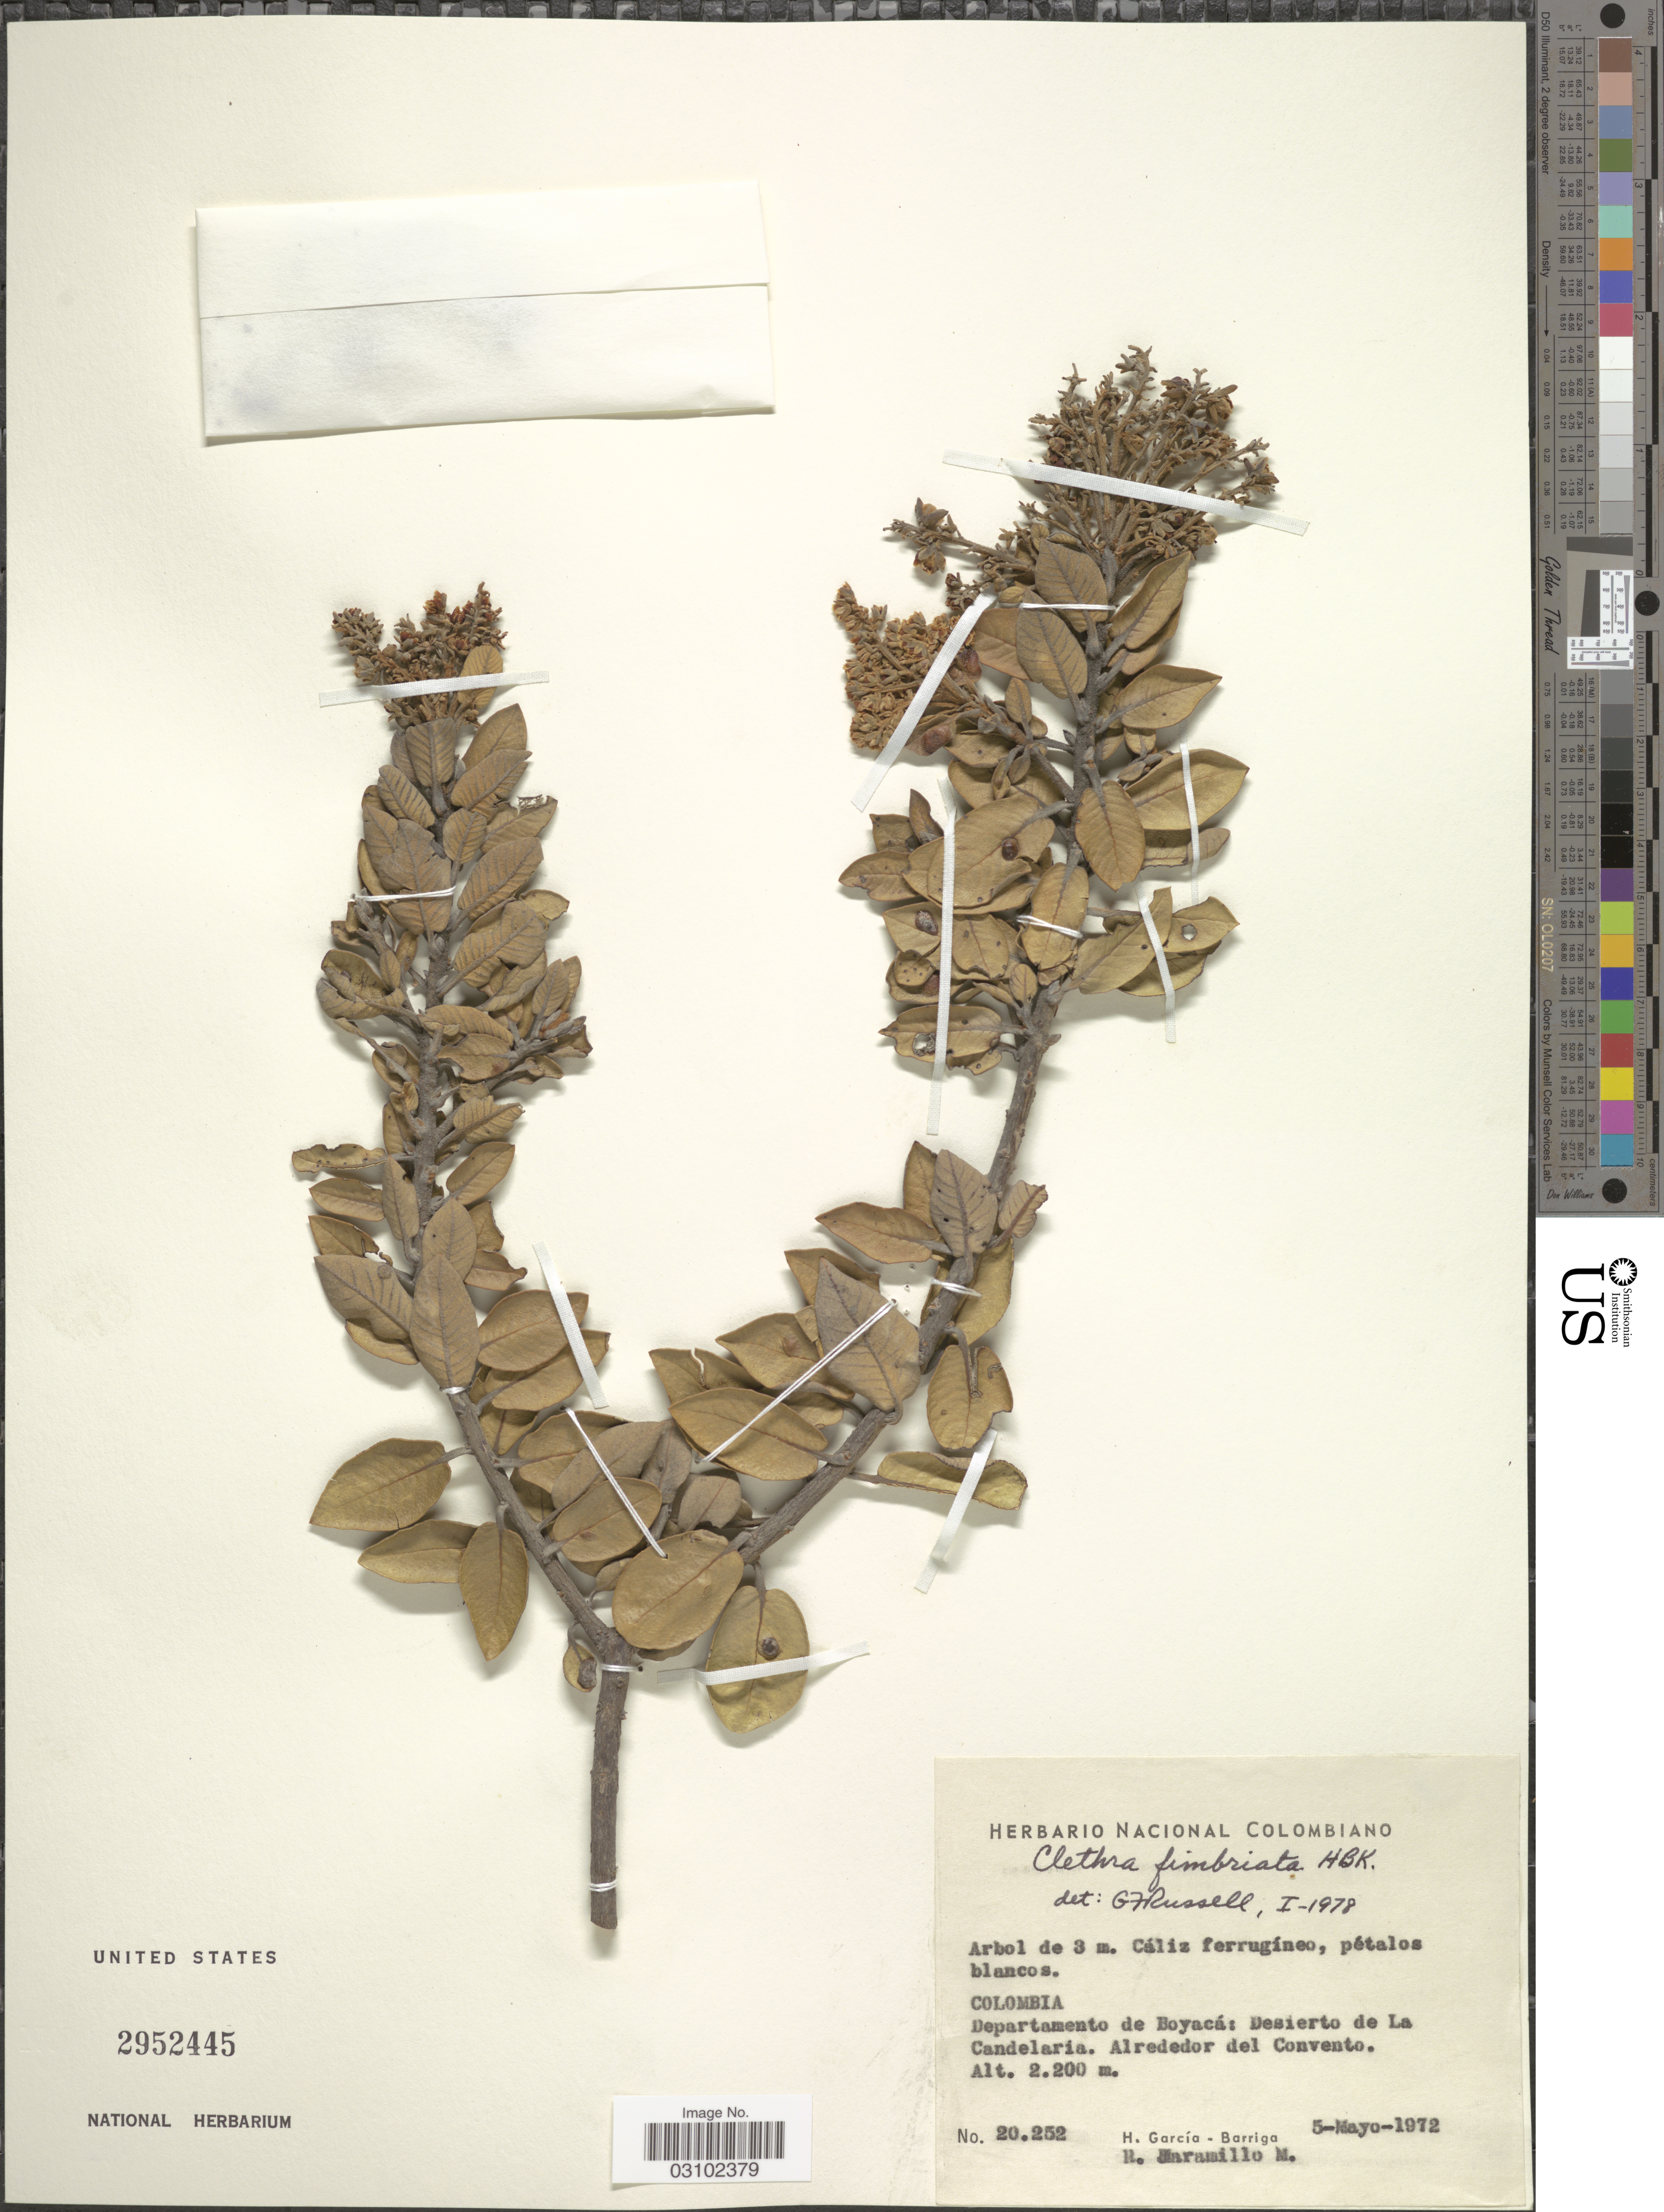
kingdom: Plantae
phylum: Tracheophyta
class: Magnoliopsida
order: Ericales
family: Clethraceae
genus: Clethra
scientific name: Clethra fimbriata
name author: Kunth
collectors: H. García Barriga & R. Jaramillo M.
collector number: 20252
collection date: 1972-05-05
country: Colombia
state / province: Boyacá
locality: Departamento de Boyacá: Desierto de La Candelaria. Alrededor del Convento.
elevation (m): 2200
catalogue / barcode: US 2952445